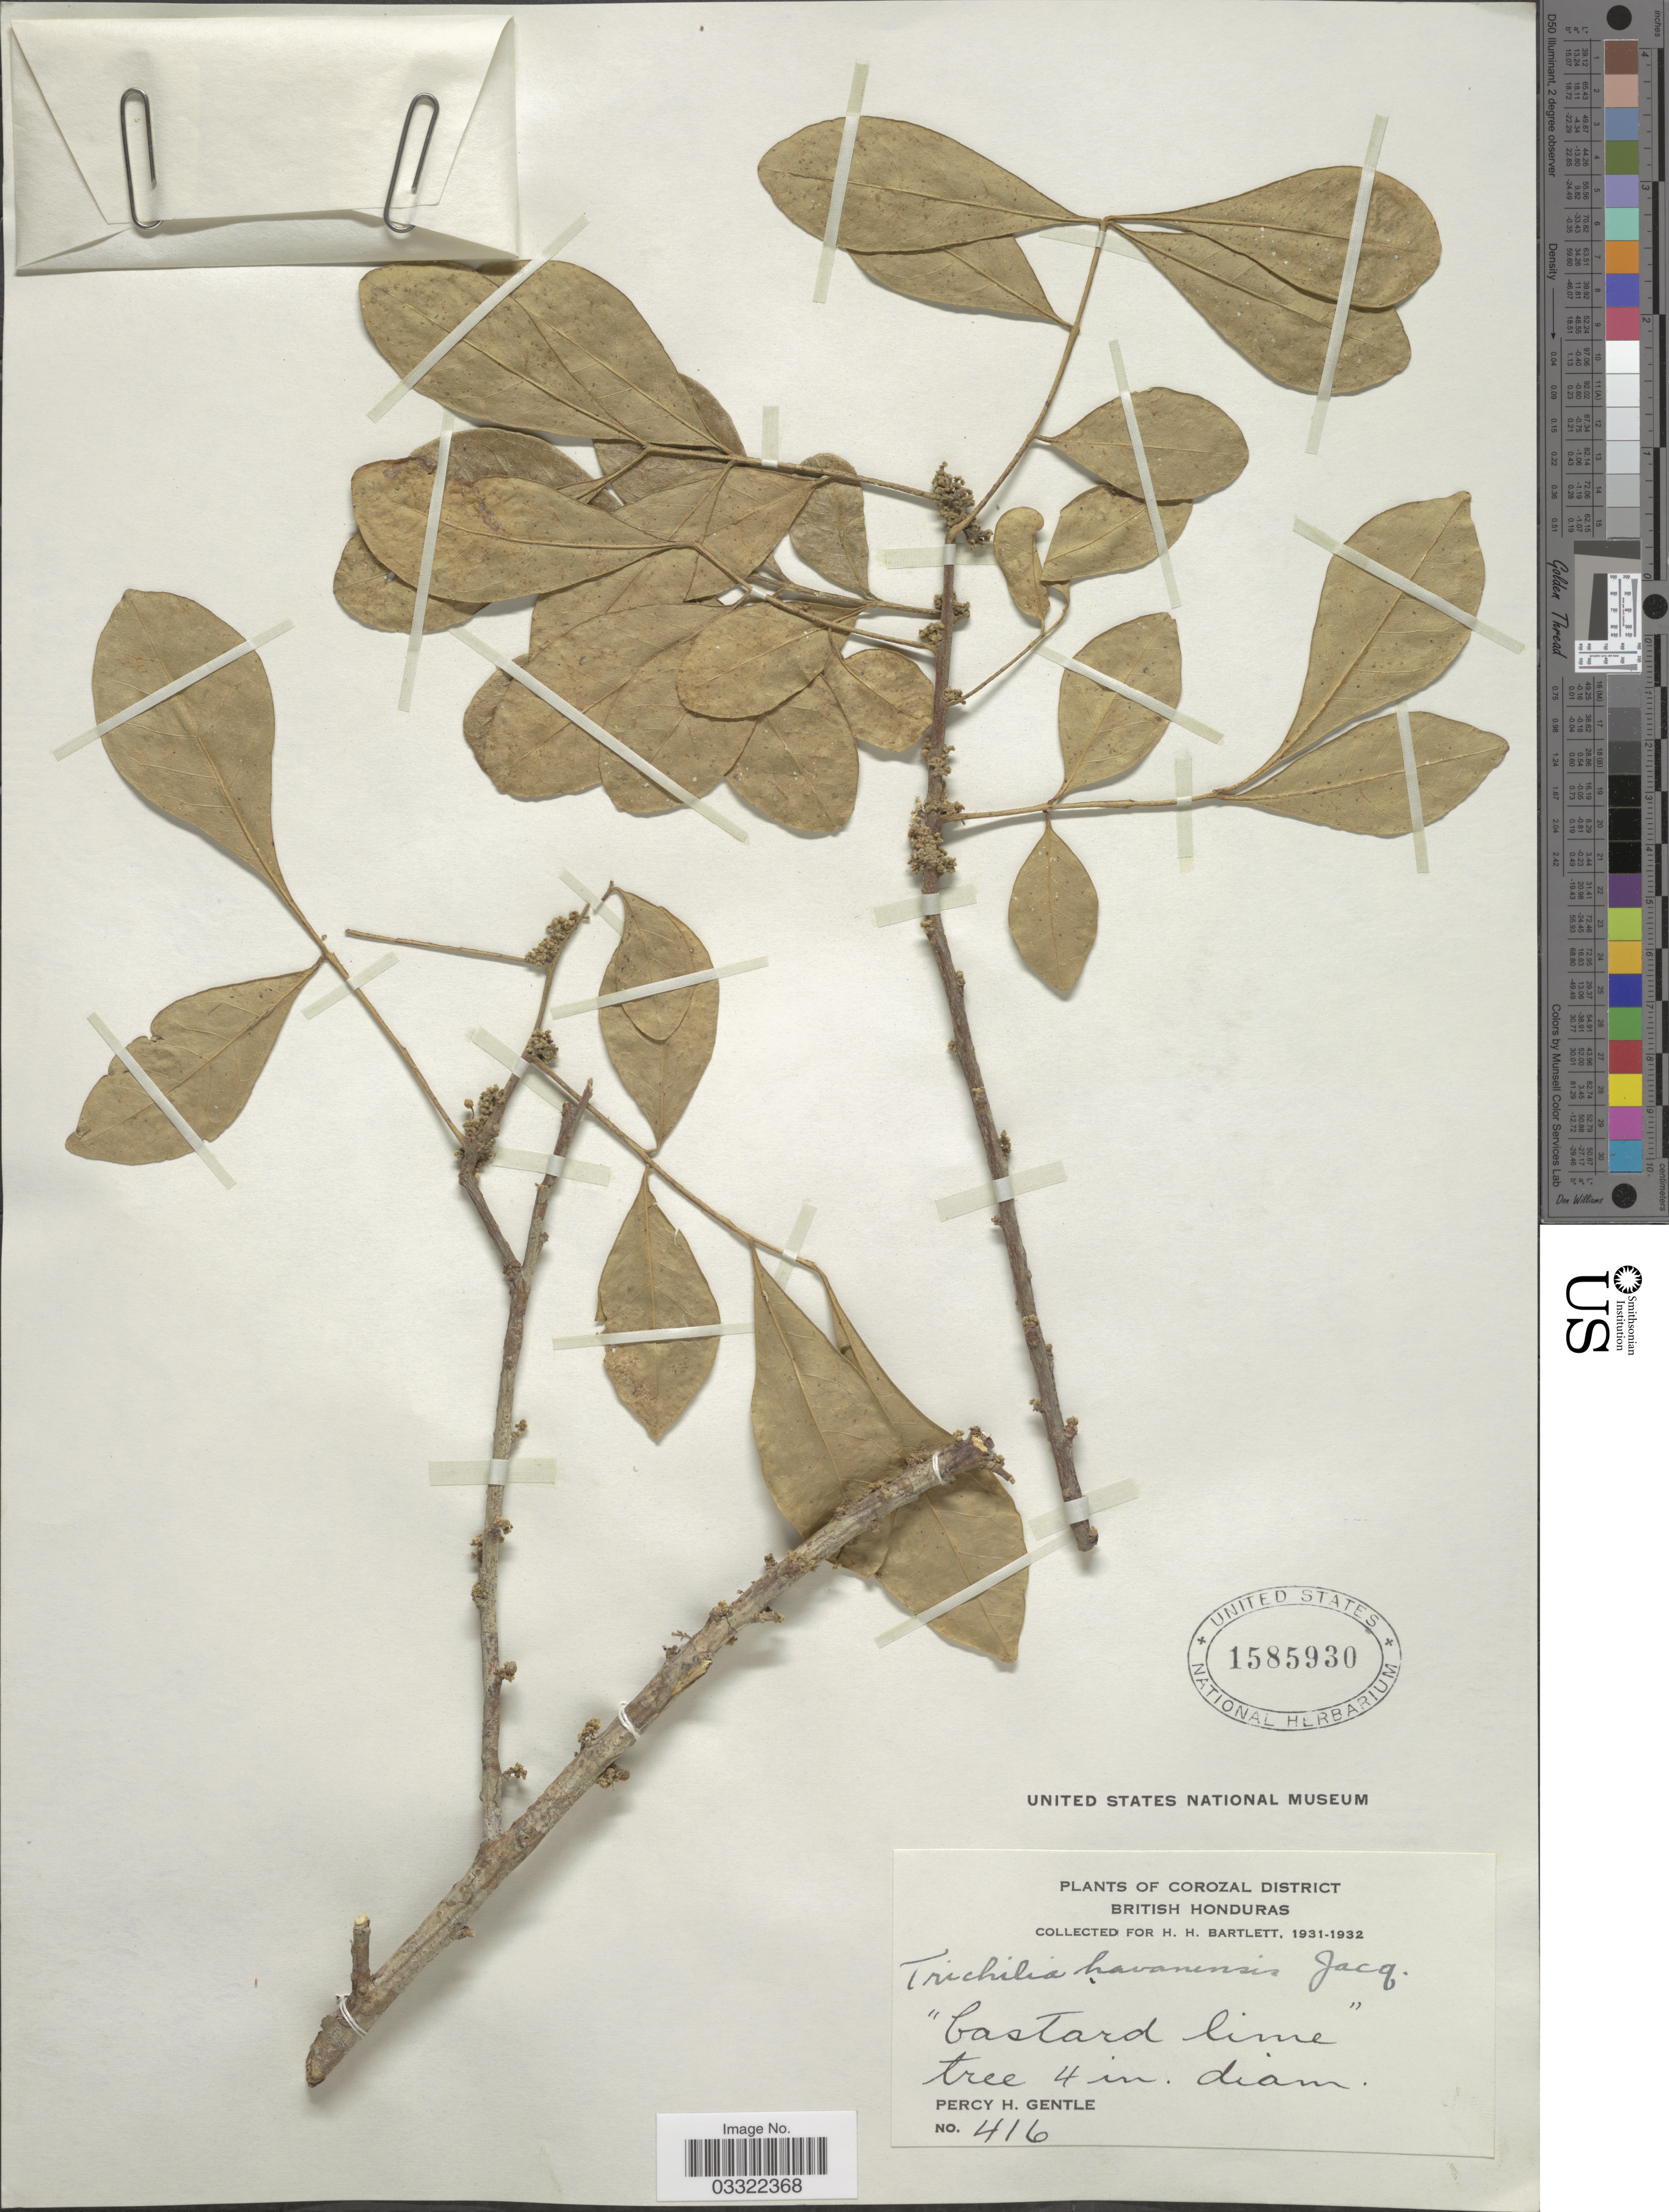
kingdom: Plantae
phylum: Tracheophyta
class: Magnoliopsida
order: Sapindales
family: Meliaceae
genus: Trichilia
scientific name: Trichilia havanensis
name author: Jacq.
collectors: P. H. Gentle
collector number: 416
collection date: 1931/1932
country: Belize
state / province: Corozal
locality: Corozal District. British Honduras.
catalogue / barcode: US 1585930